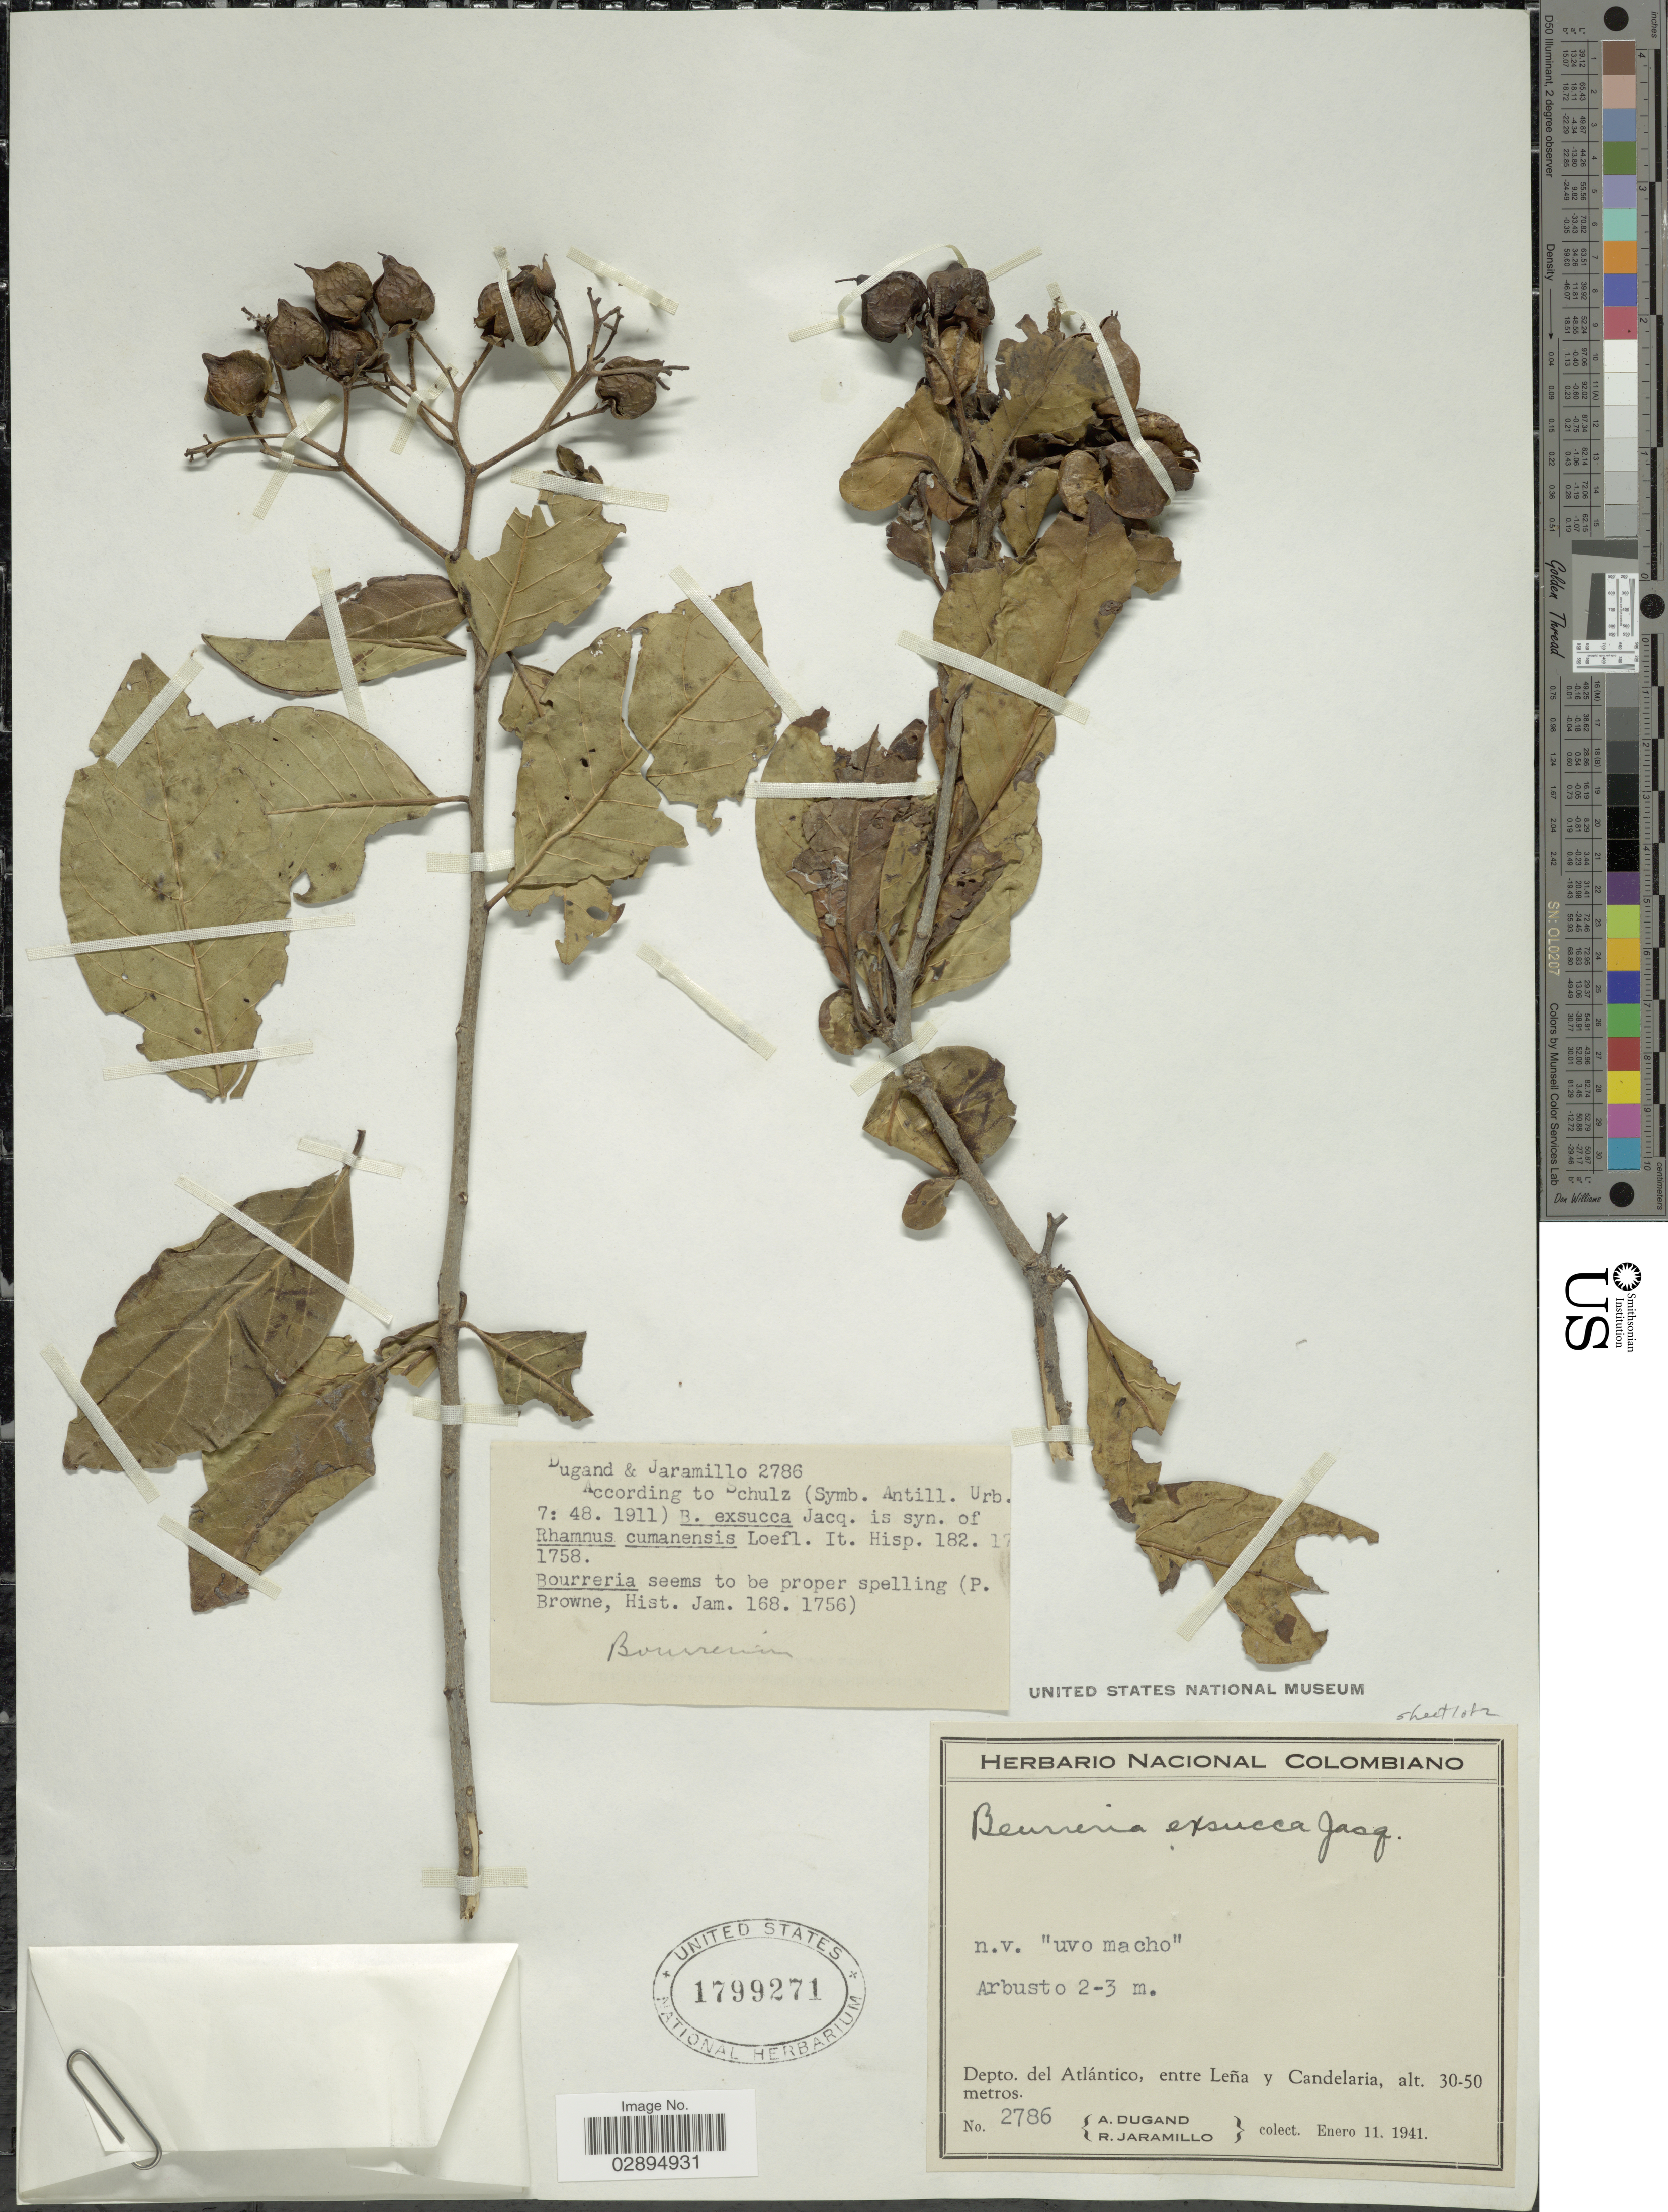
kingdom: Plantae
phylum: Tracheophyta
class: Magnoliopsida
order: Boraginales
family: Ehretiaceae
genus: Bourreria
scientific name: Bourreria exsucca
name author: (L.) Jacq.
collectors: A. Dugand & R. Jaramillo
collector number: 2786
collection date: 1941-01-11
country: Colombia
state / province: Atlántico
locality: Depto. del Atlántico, entre Leña y Candelaria.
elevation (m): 30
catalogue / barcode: US 1799271